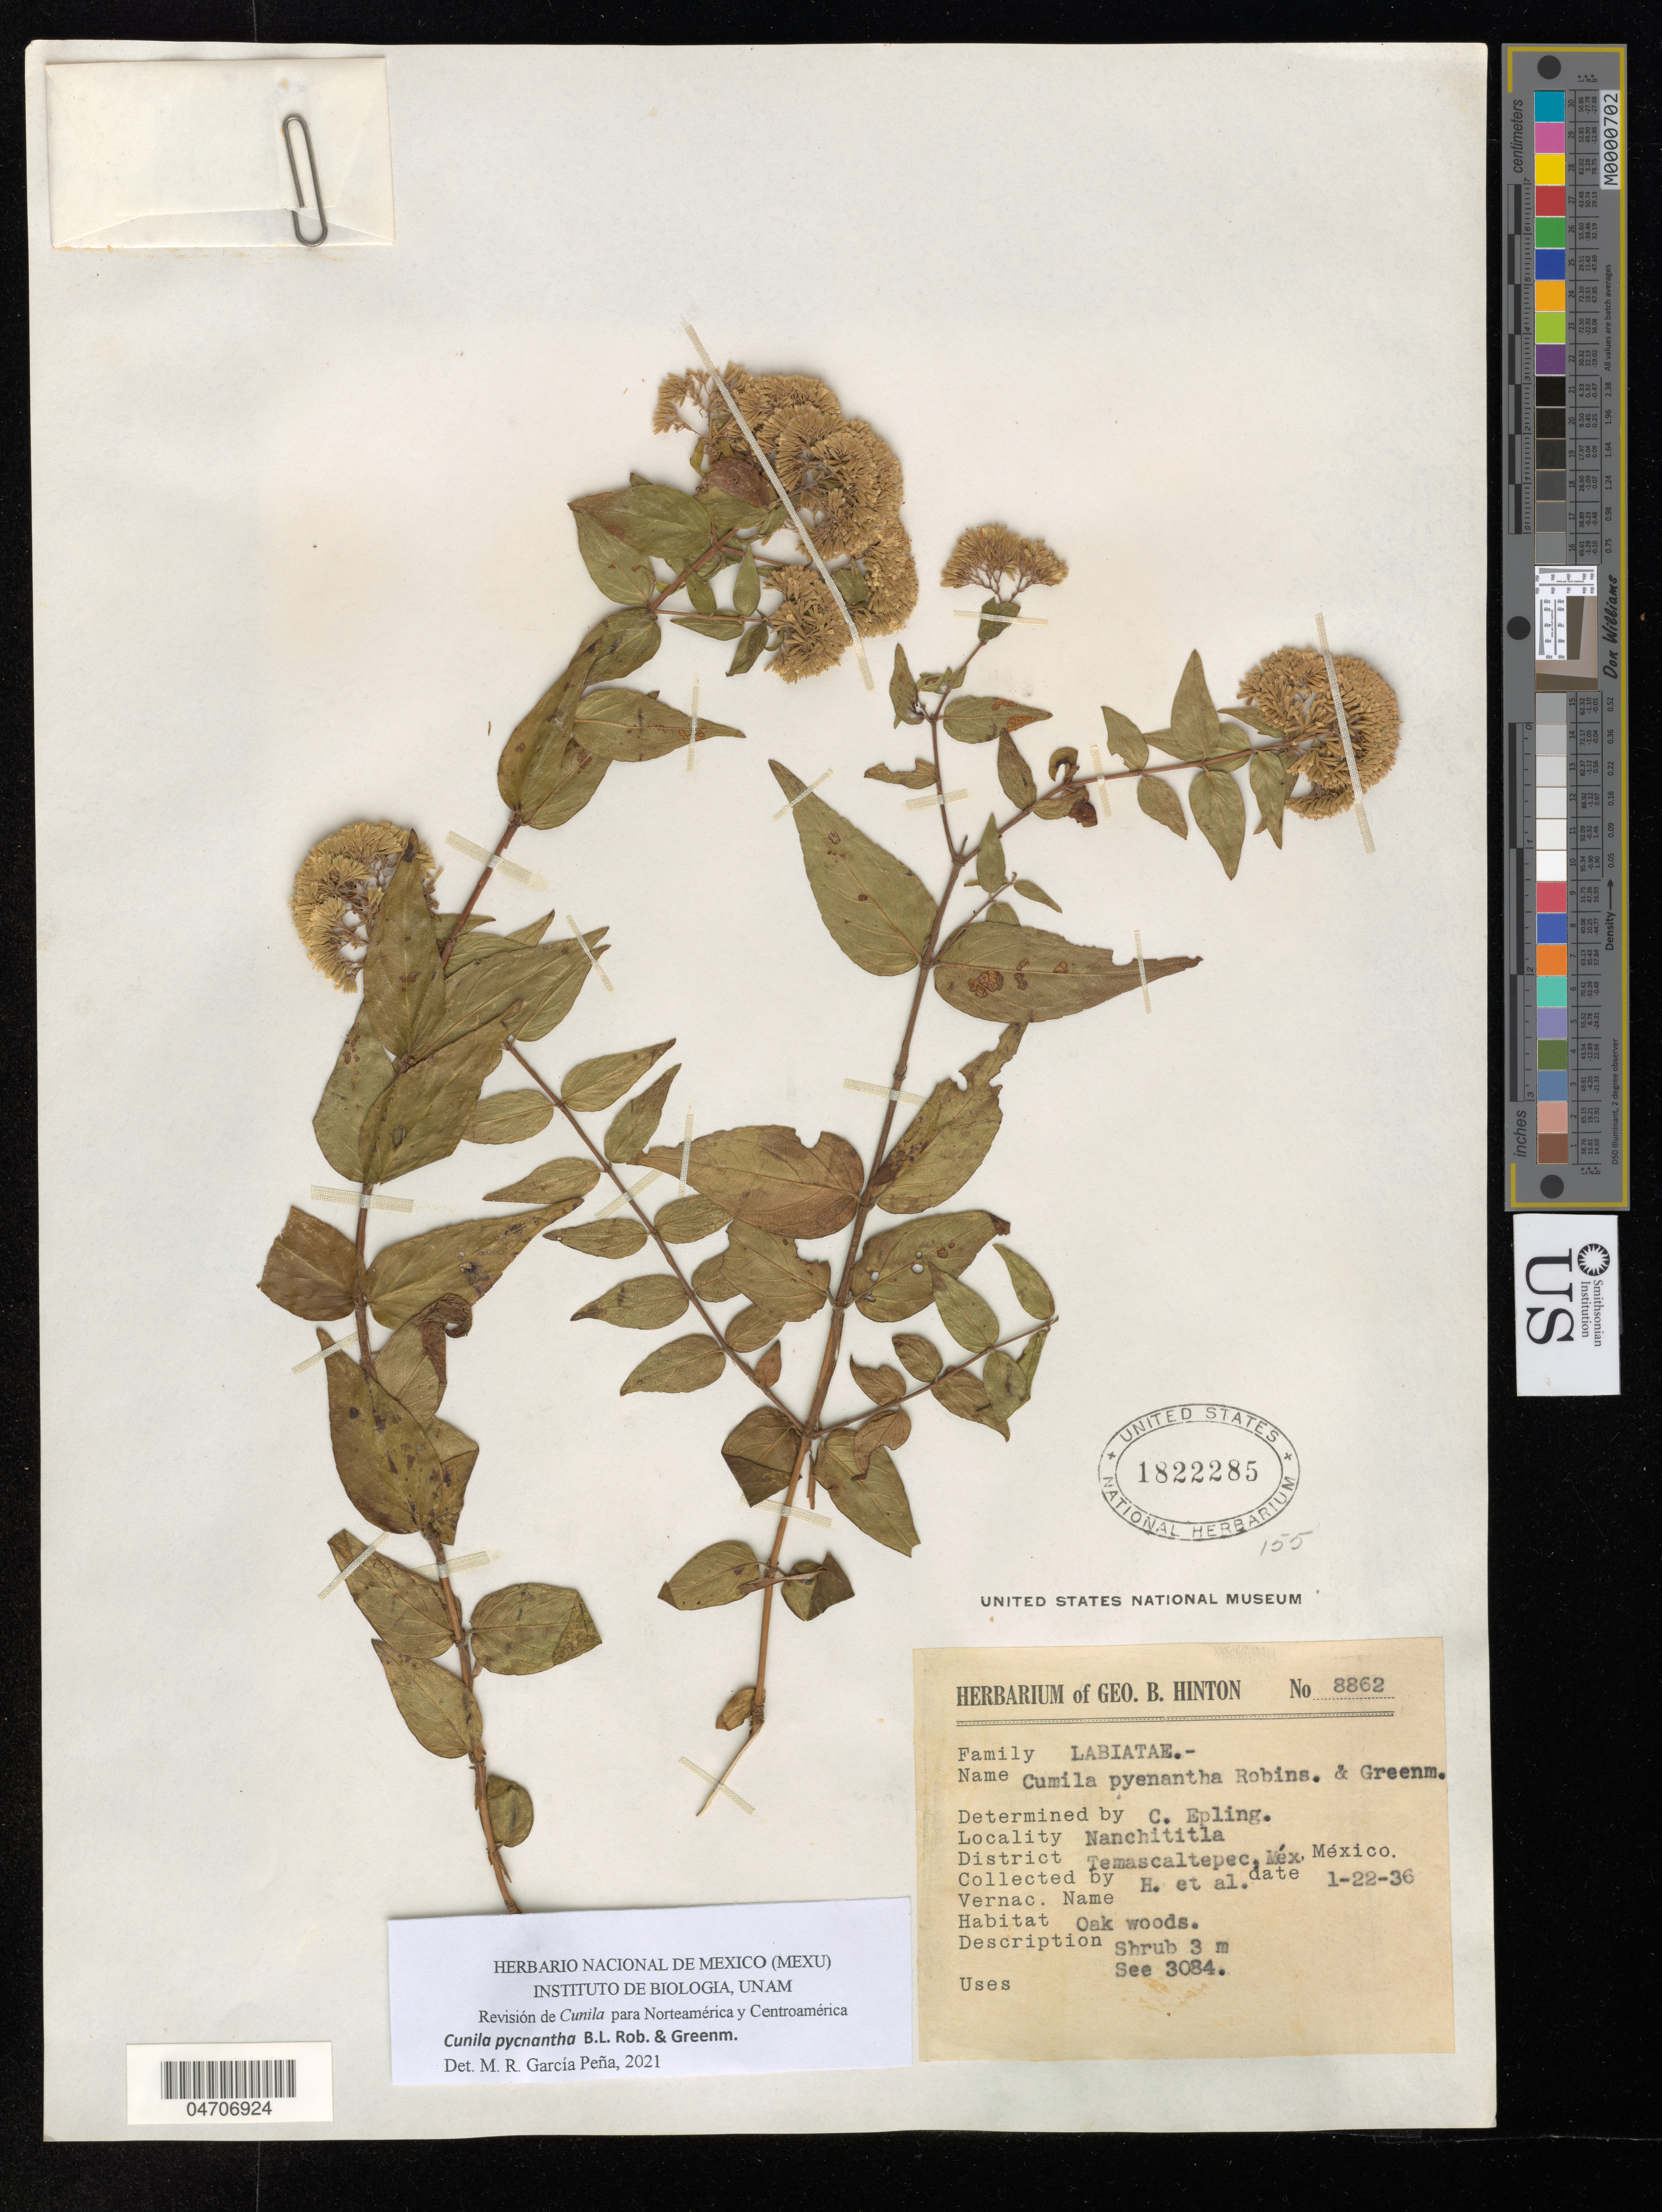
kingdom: Plantae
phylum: Tracheophyta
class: Magnoliopsida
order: Lamiales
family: Lamiaceae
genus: Cunila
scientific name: Cunila pycnantha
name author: B.L. Rob. & Greenm.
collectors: G. B. Hinton & et al.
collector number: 8862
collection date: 1936-01-22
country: Mexico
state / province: México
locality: Nanchititla. District Temascaltepec.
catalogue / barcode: US 1822285